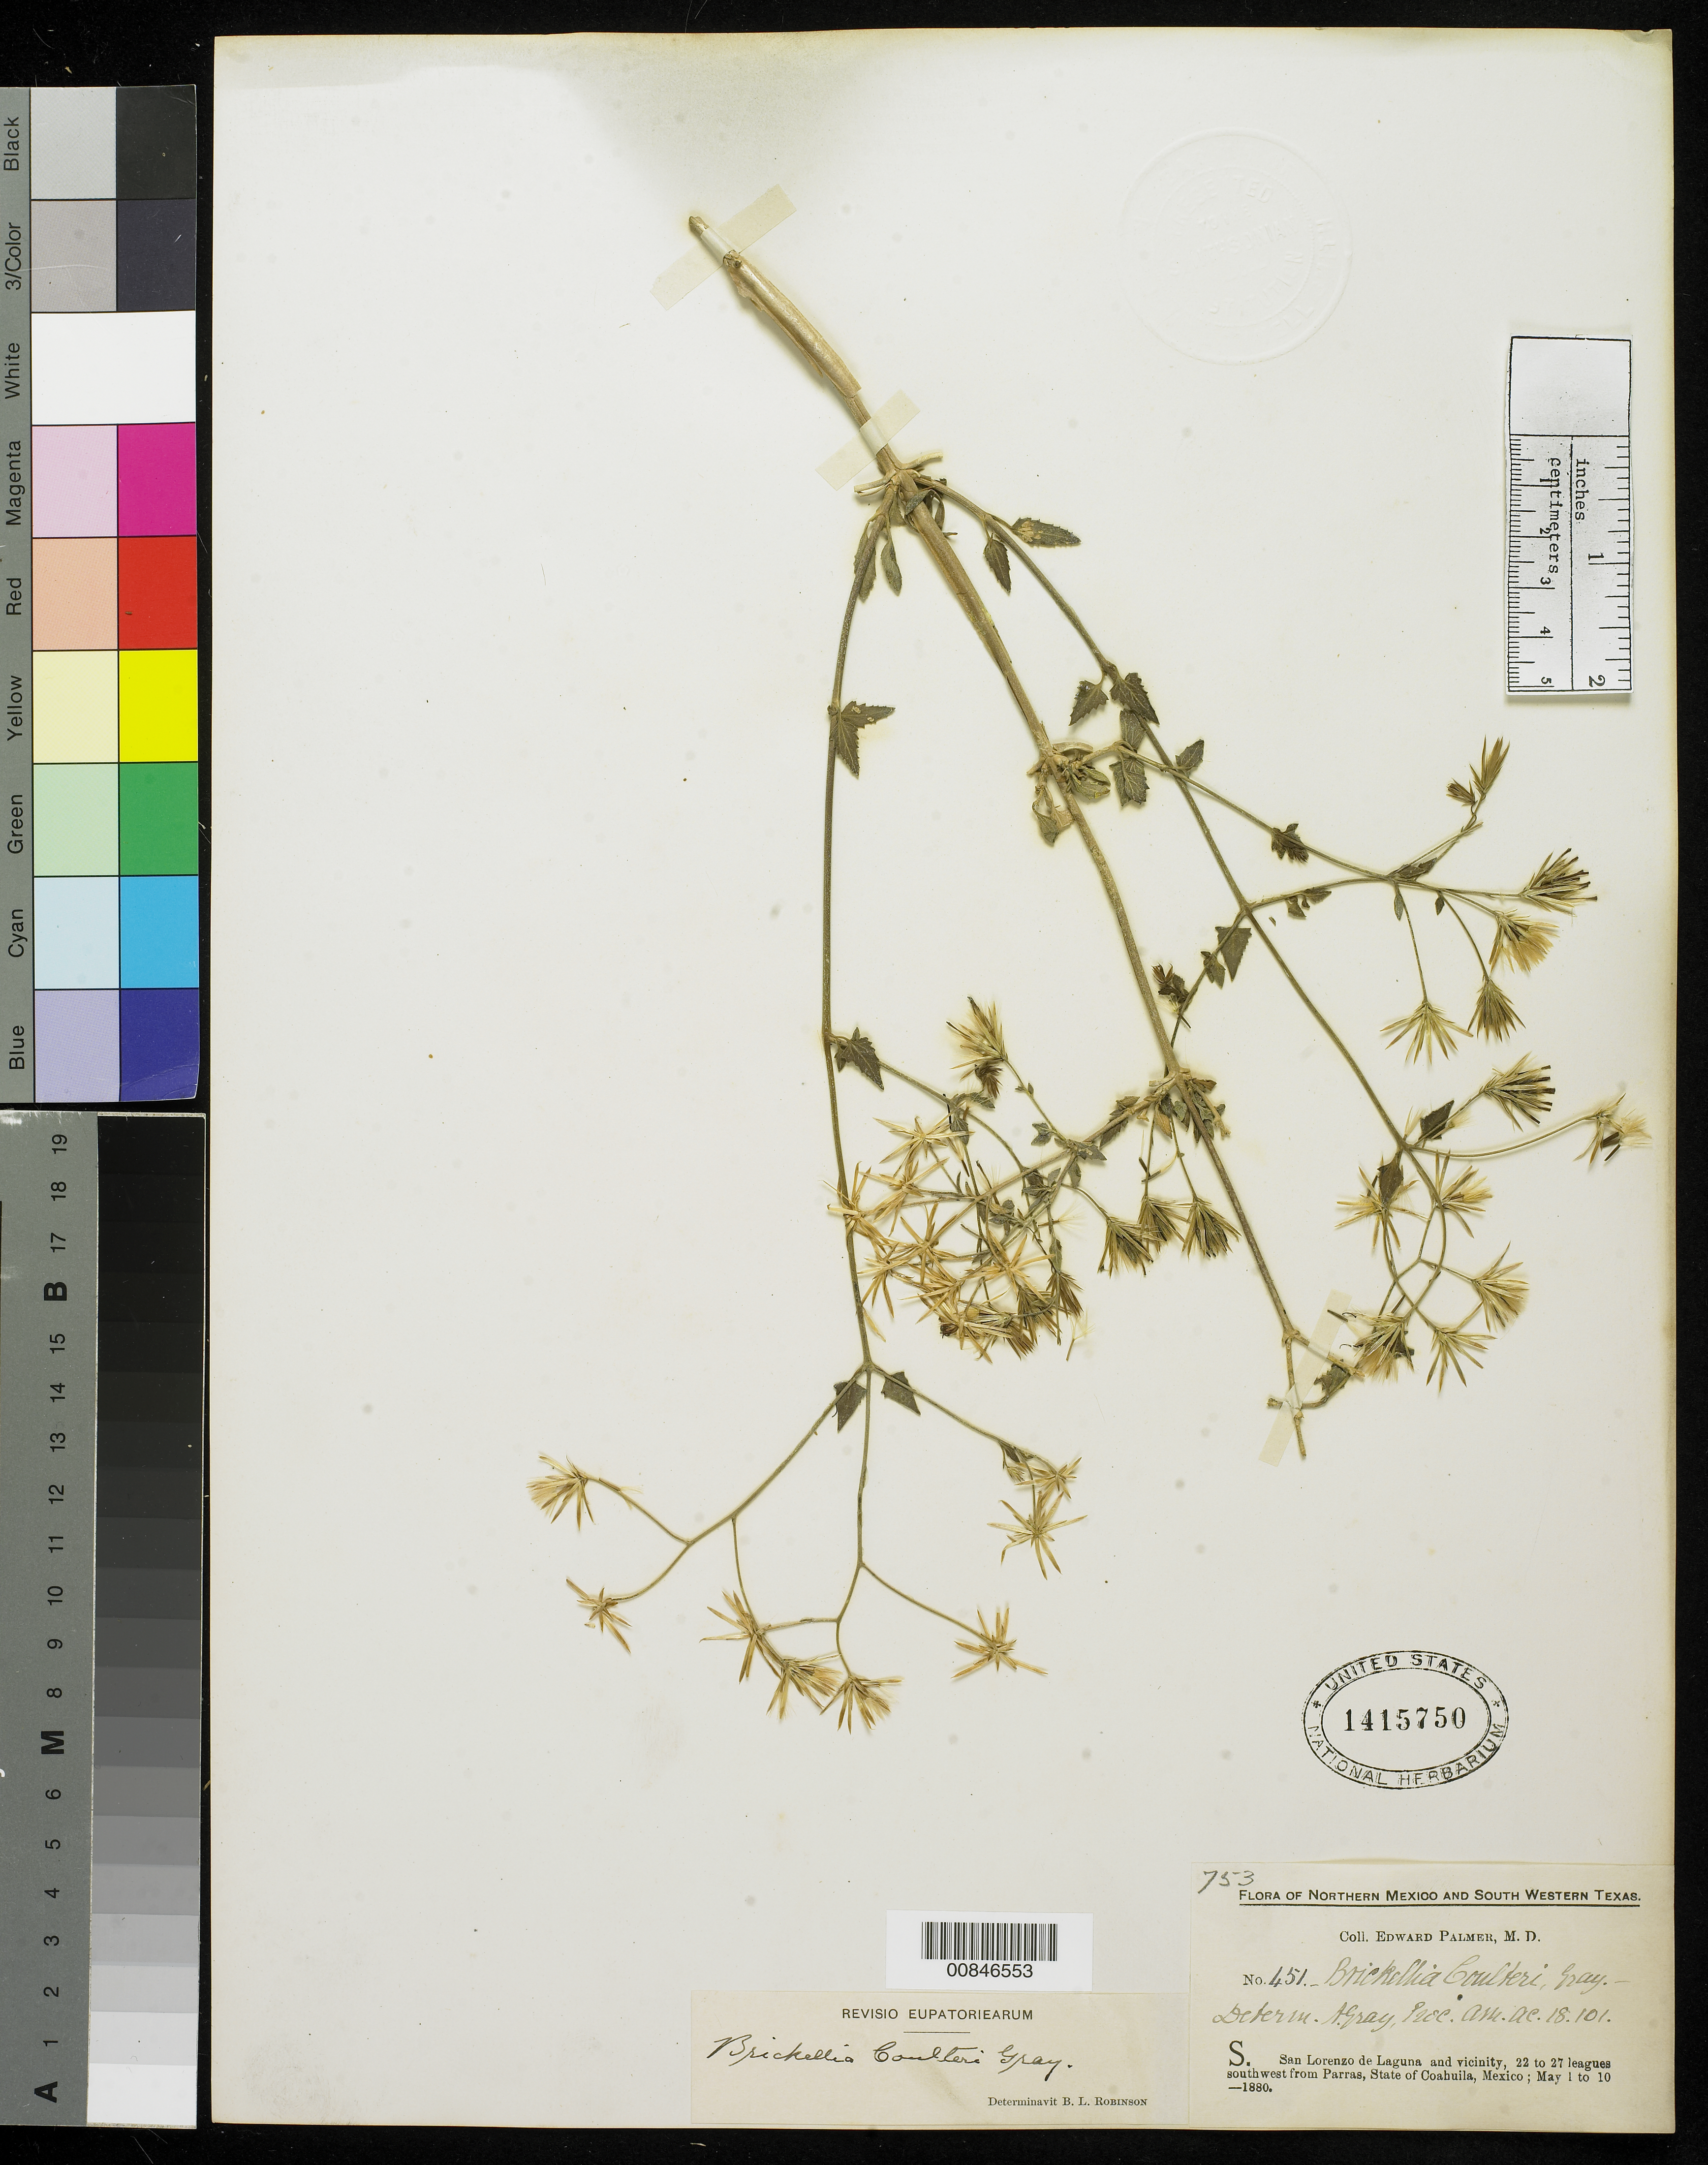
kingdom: Plantae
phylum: Tracheophyta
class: Magnoliopsida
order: Asterales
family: Asteraceae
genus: Brickellia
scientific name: Brickellia coulteri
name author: A. Gray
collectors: E. Palmer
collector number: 451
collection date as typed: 01 May 1880 to 10 May 1880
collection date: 1880-05-01/1880-05-10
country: Mexico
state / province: Coahuila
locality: S. San Lorenzo de Laguna and vicinity, 22 to 27 leagues southwest from Parras, Coahuila.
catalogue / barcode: US 1415750